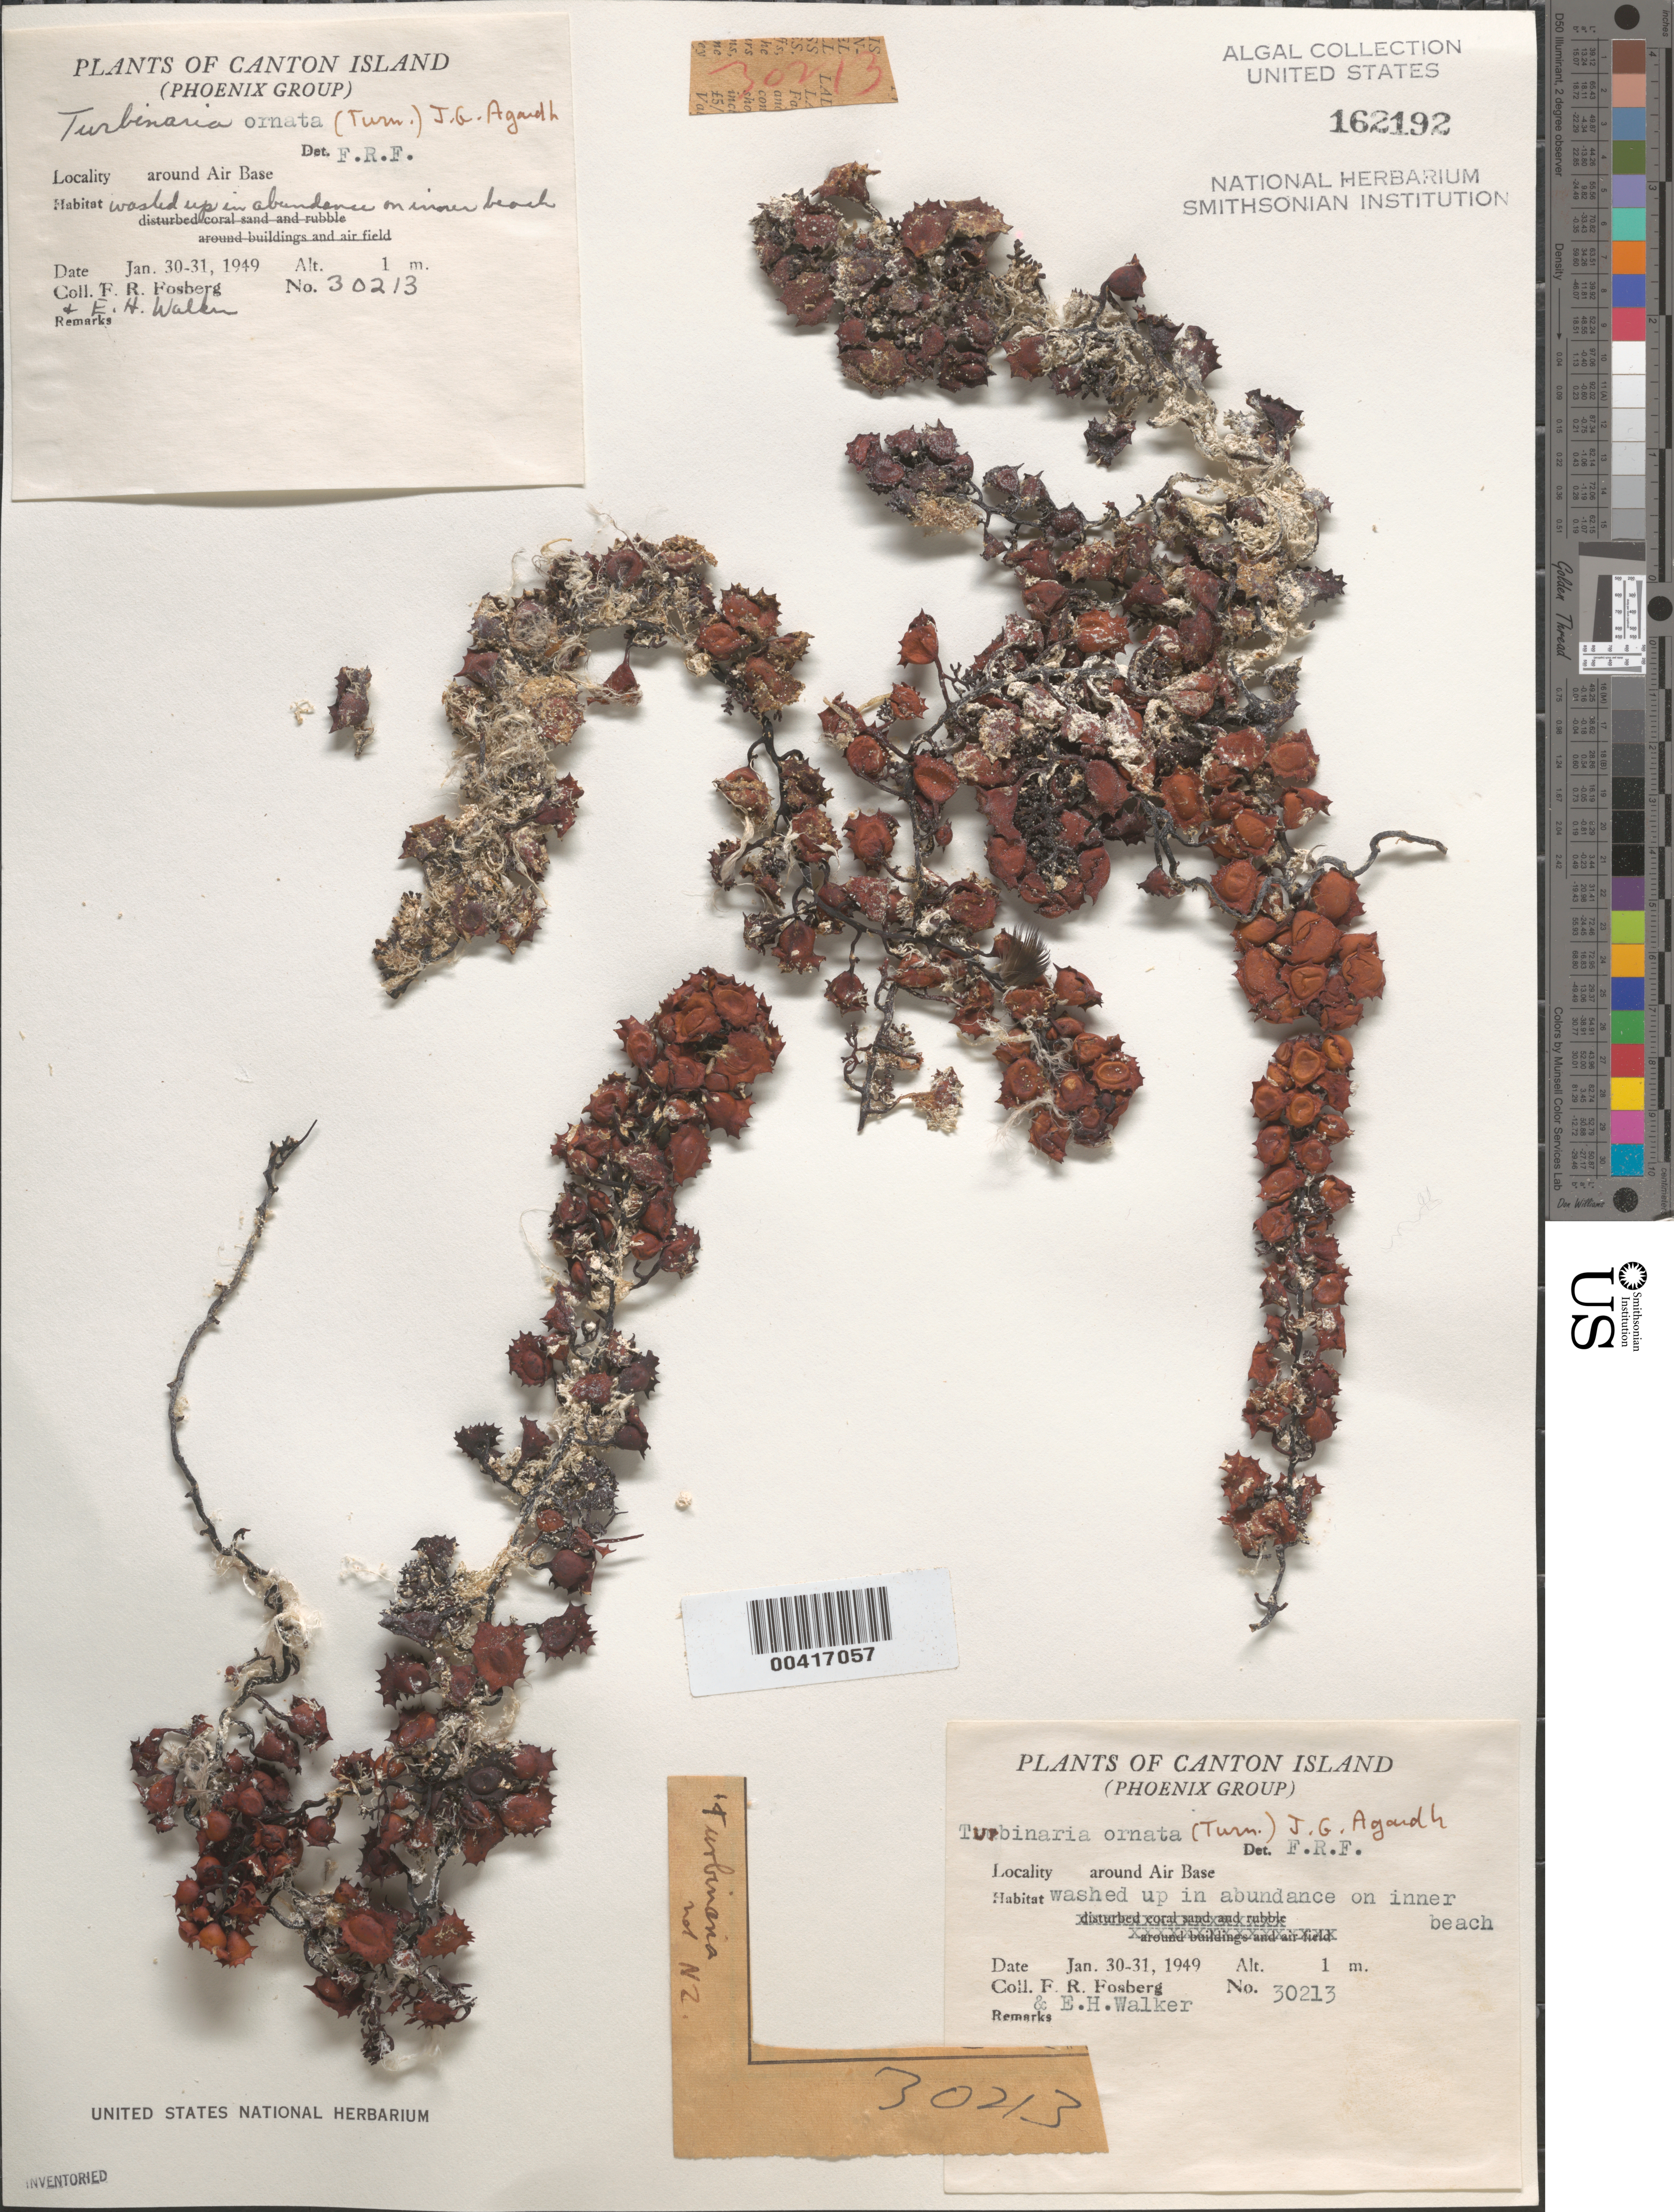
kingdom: Chromista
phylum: Ochrophyta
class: Phaeophyceae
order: Fucales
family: Sargassaceae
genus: Turbinaria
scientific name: Turbinaria ornata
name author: (Turner) J. Agardh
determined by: Fosberg, F. R.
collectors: F. R. Fosberg & E. H. Walker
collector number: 30213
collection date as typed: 30 Jan 1949 TO 31 Jan 1949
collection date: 1949-01-30/1949-01-31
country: Kiribati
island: Kanton (Canton) Atoll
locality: Air base area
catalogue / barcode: US 162192